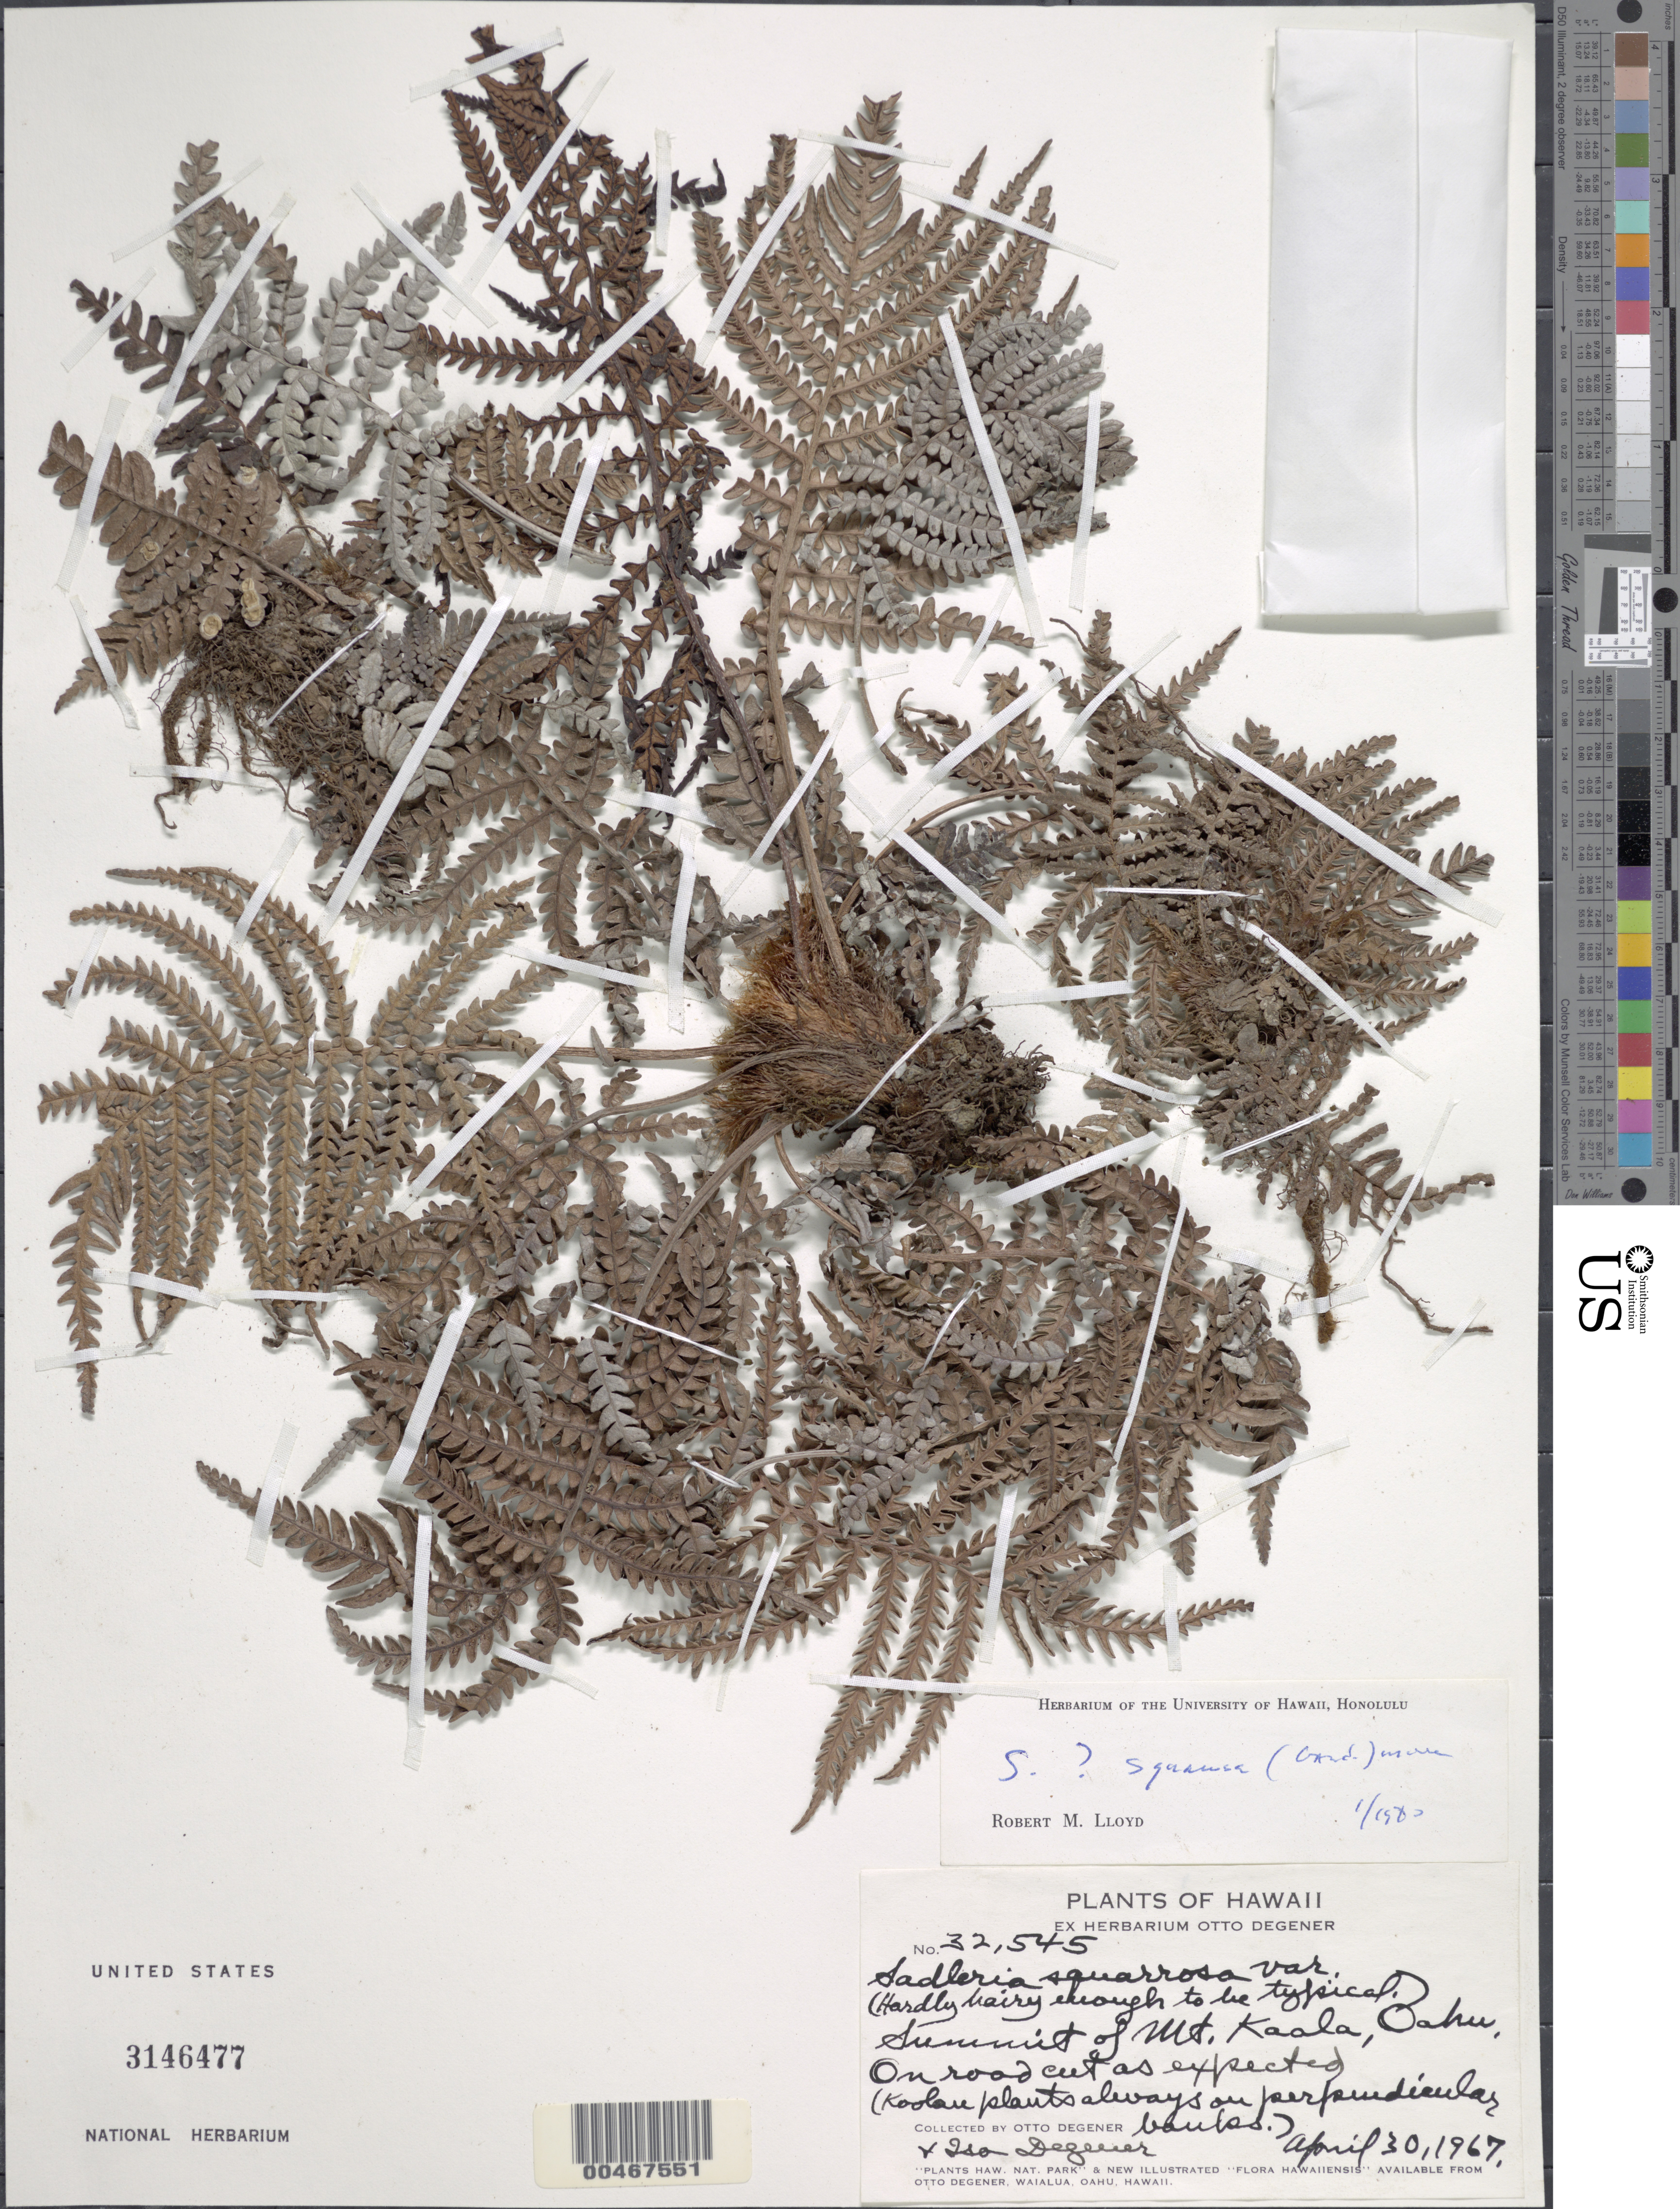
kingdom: Plantae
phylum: Tracheophyta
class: Polypodiopsida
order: Polypodiales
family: Blechnaceae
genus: Sadleria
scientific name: Sadleria squarrosa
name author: (Gaudich.) T. Moore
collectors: O. Degener & I. Degener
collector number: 32545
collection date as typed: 30 Apr 1967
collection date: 1967-04-30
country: United States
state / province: Hawaii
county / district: Honolulu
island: Oahu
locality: Summit of Mt. Kaala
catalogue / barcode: US 3146477